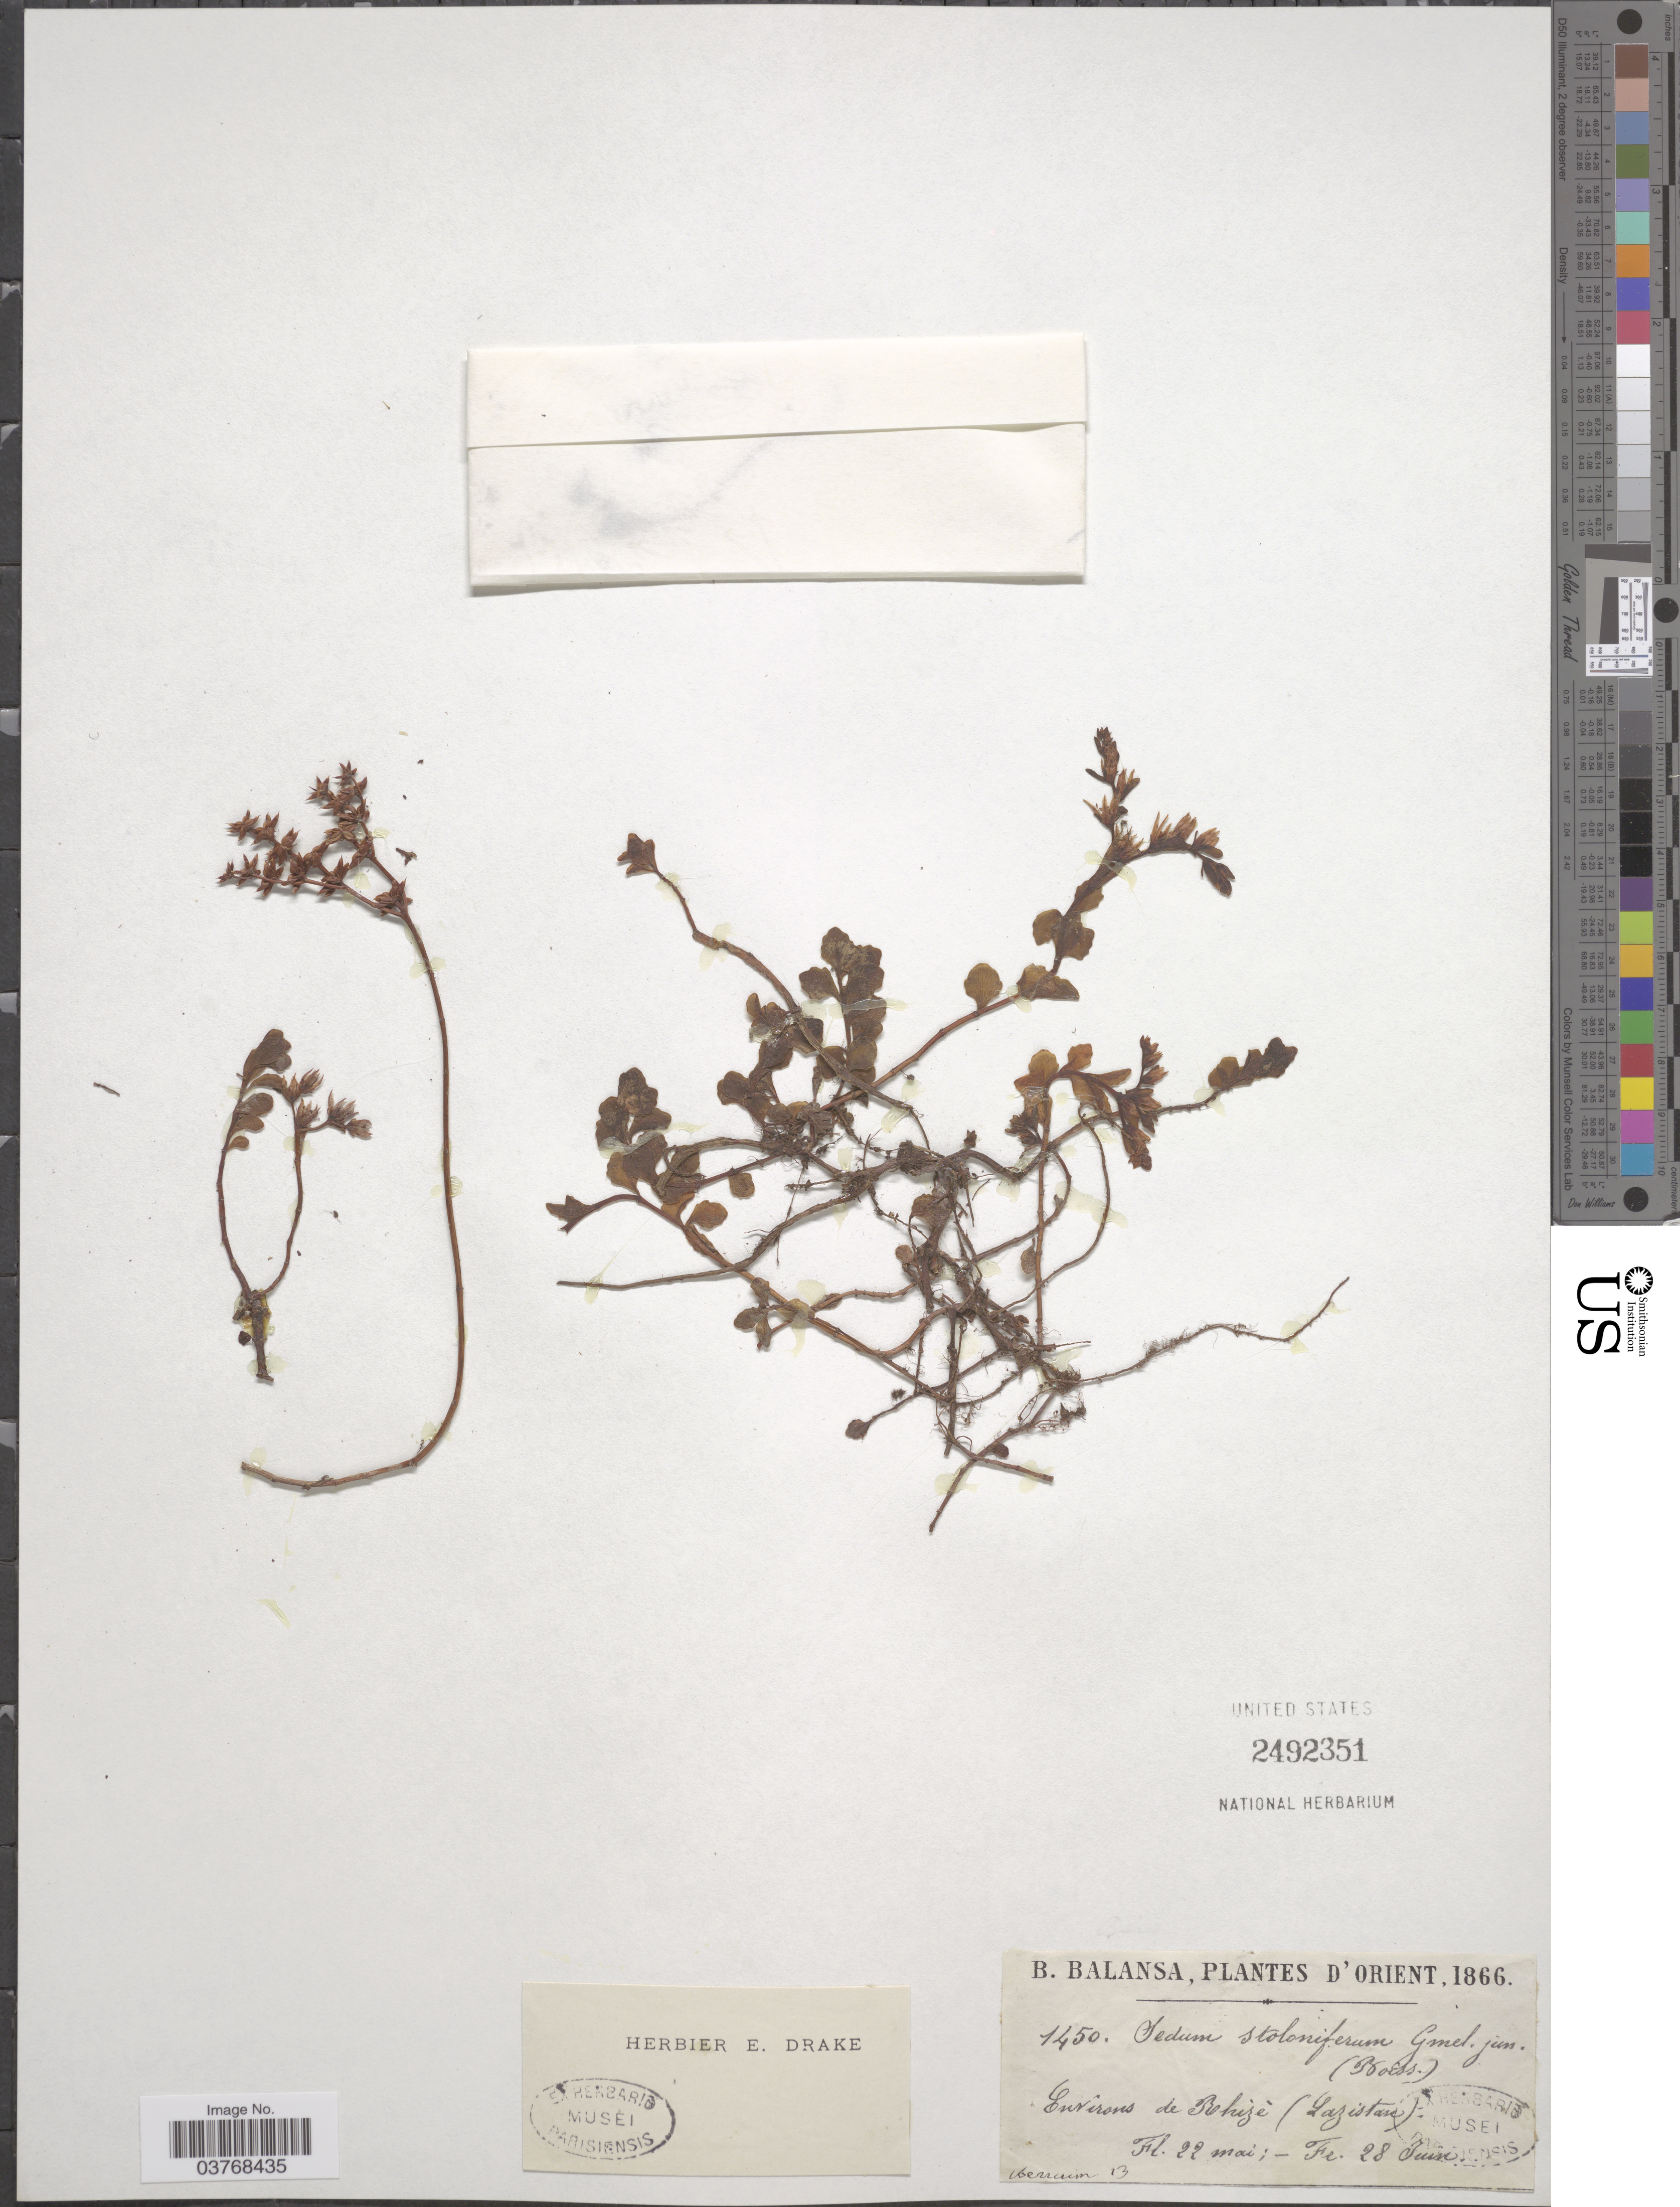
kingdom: Plantae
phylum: Tracheophyta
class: Magnoliopsida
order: Saxifragales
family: Crassulaceae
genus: Sedum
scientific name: Sedum stoloniferum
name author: S.G. Gmel.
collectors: B. Balansa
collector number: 1450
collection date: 1866-05-22/1866-06-28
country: Turkey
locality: D'Orient. Environs de Rhizè (Lazistan).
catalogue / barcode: US 2492351